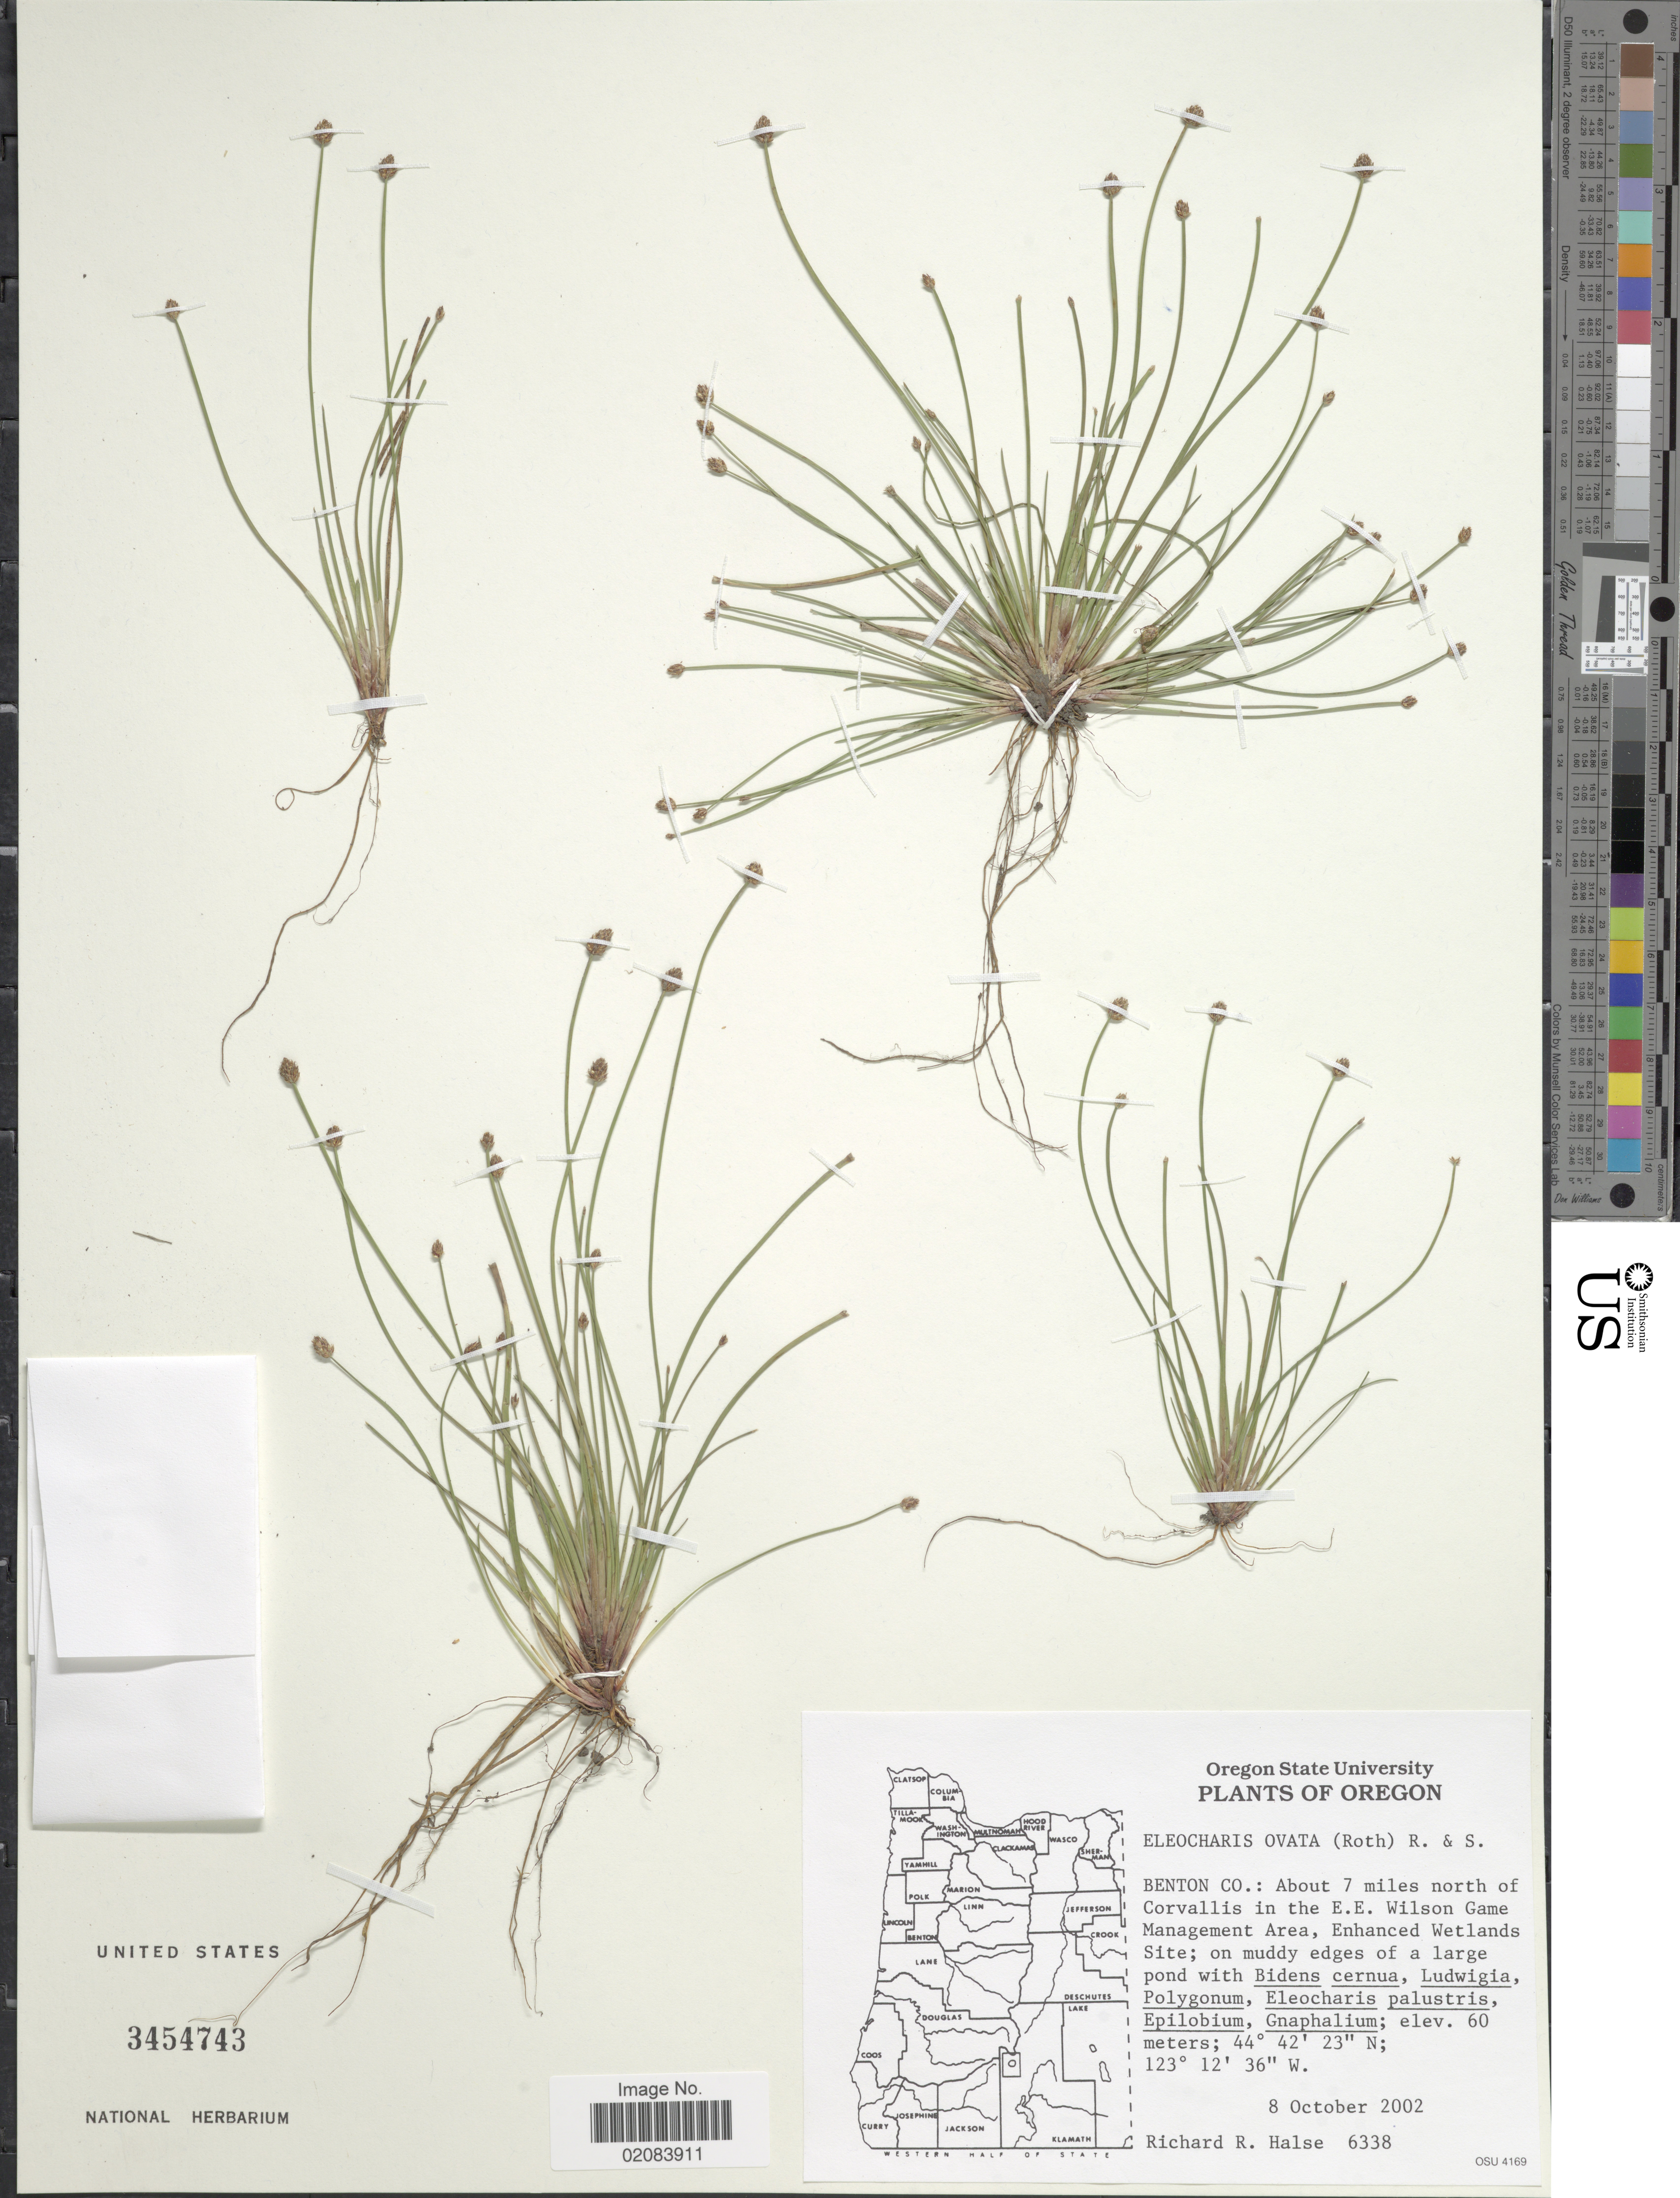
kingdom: Plantae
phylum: Tracheophyta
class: Liliopsida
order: Poales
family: Cyperaceae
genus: Eleocharis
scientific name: Eleocharis ovata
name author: (Roth) Roem. & Schult.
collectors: R. Halse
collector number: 6338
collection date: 2002-10-08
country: United States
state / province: Oregon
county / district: Benton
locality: Benton Co.: About 7 miles north of Corvallis in the E. E. Wilson Game Management Area, Enhanced Wetlands Site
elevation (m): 60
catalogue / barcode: US 3454743